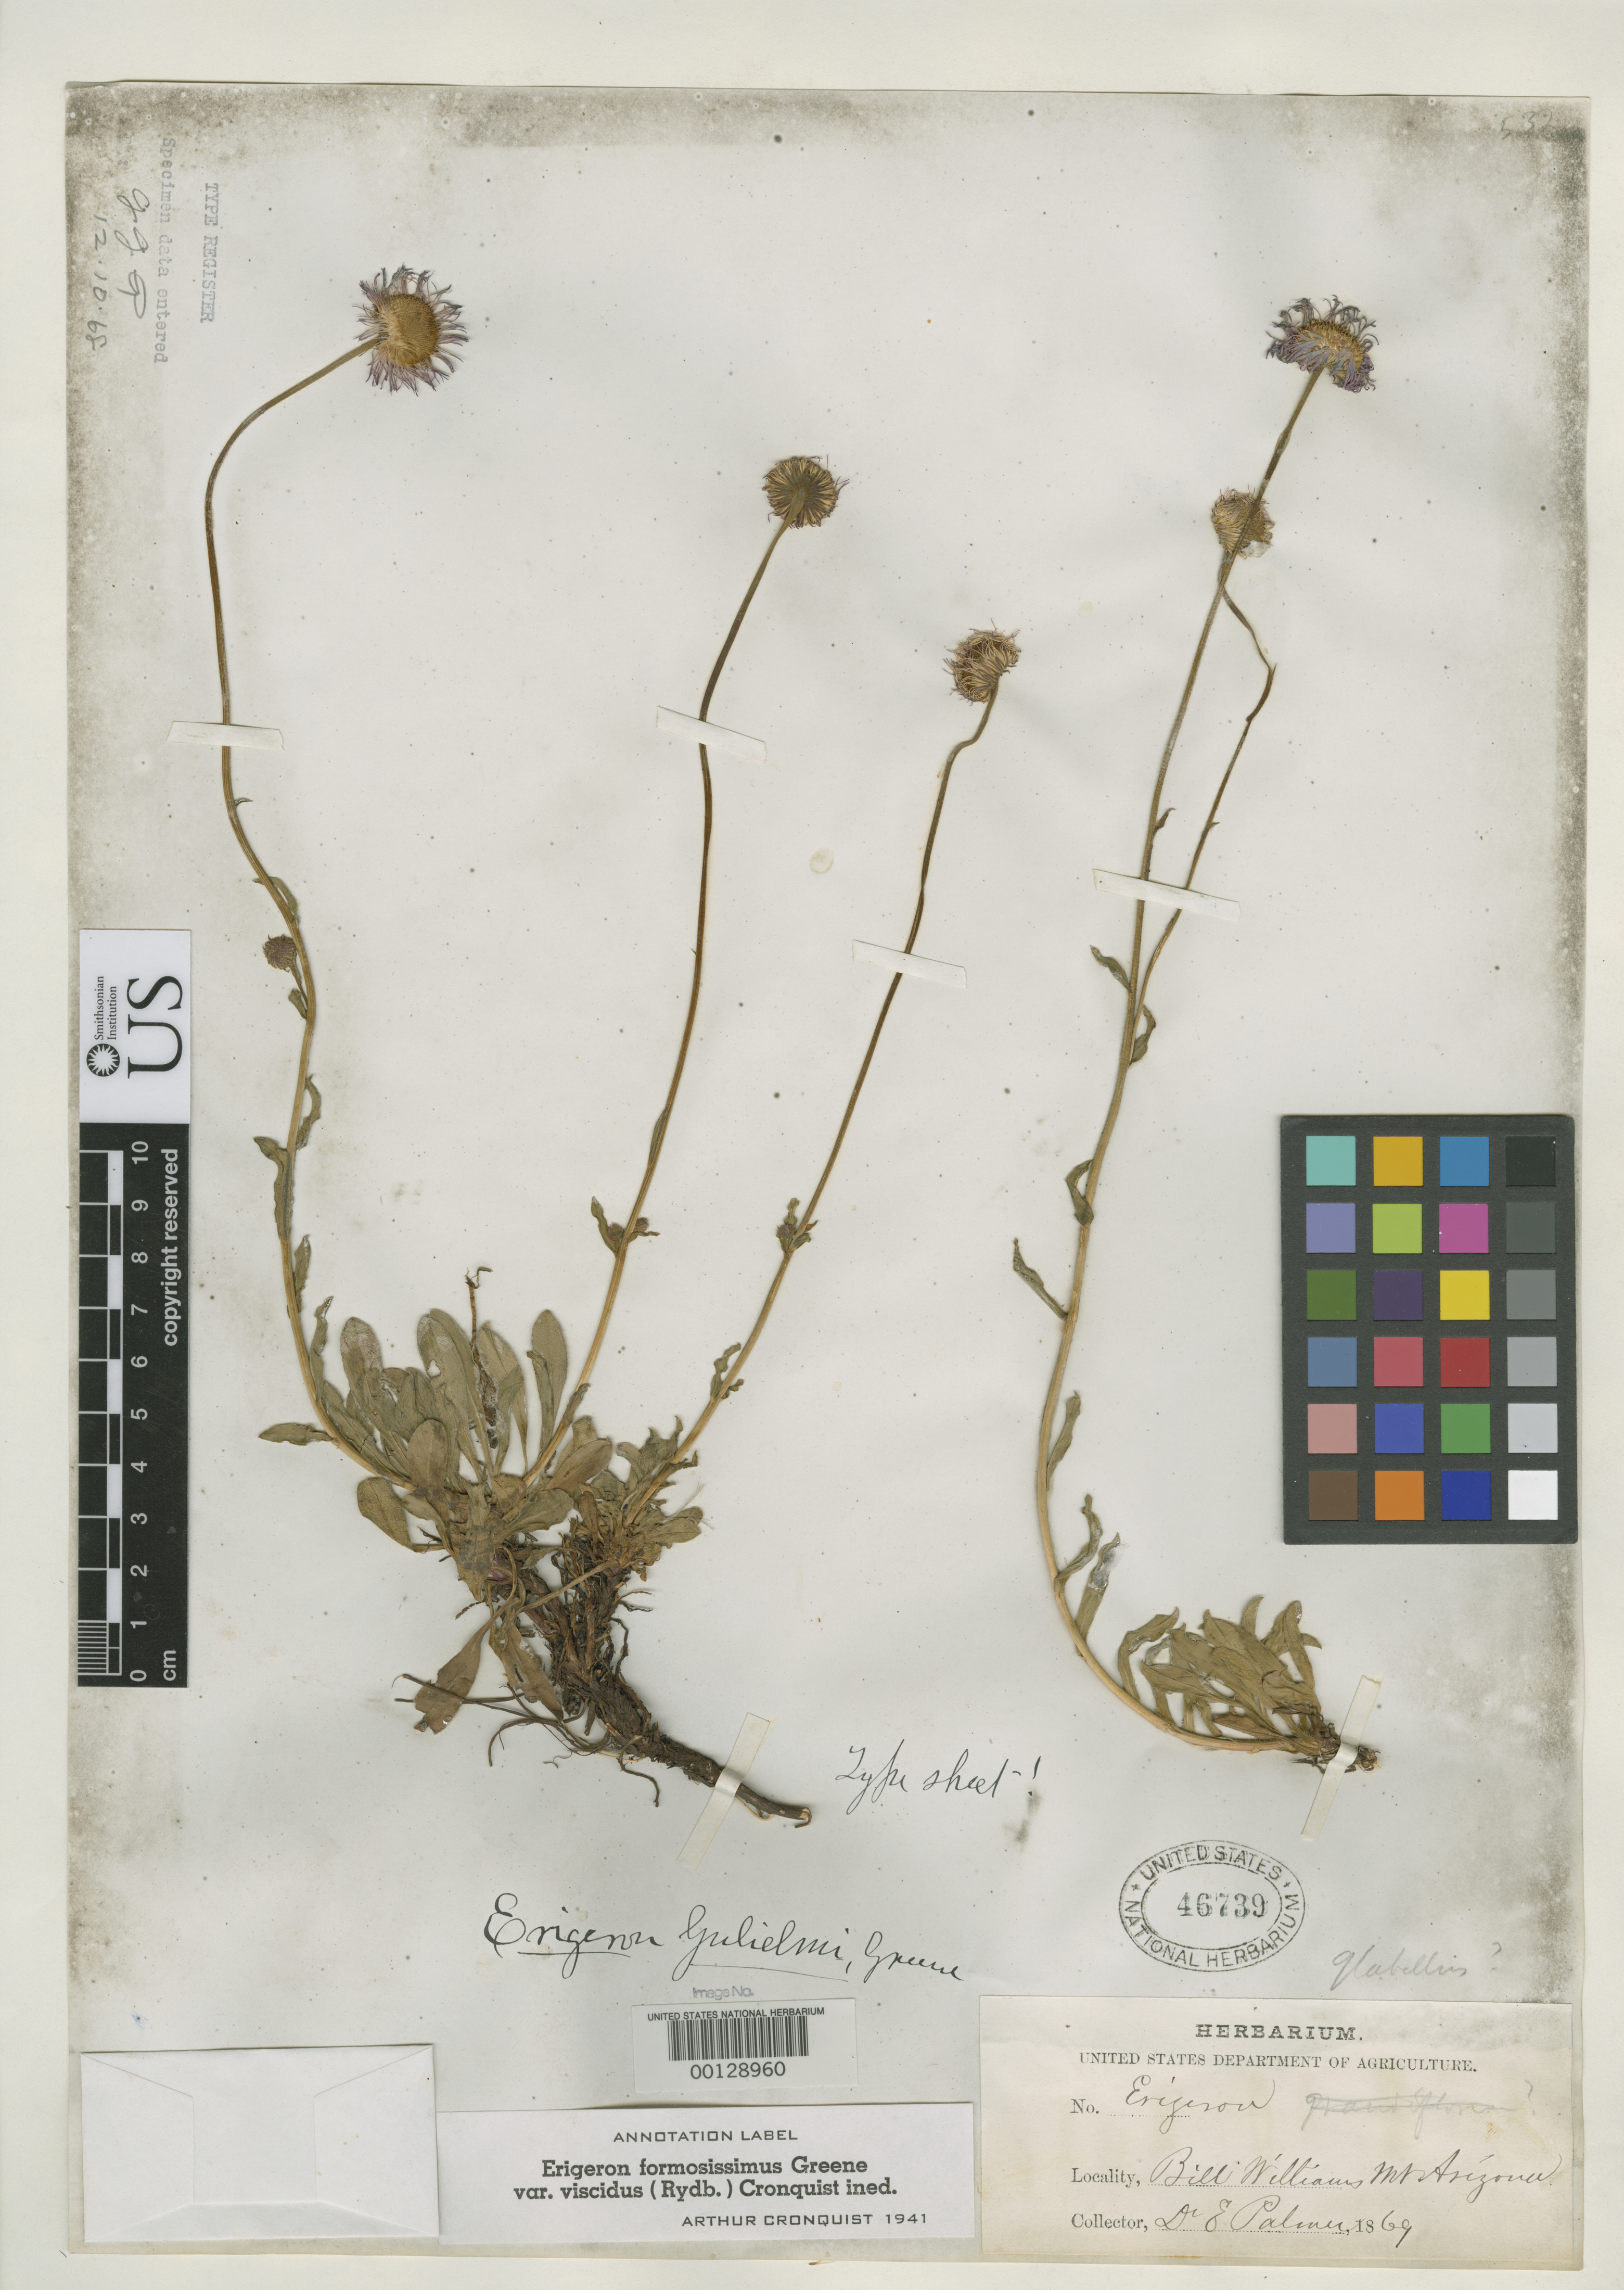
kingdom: Plantae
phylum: Tracheophyta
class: Magnoliopsida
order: Asterales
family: Asteraceae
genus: Erigeron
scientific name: Erigeron gulielmi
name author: Greene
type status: Holotype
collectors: E. Palmer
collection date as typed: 1869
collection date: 1869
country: United States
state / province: Arizona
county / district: Coconino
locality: Bill Williams Mt.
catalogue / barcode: US 46739